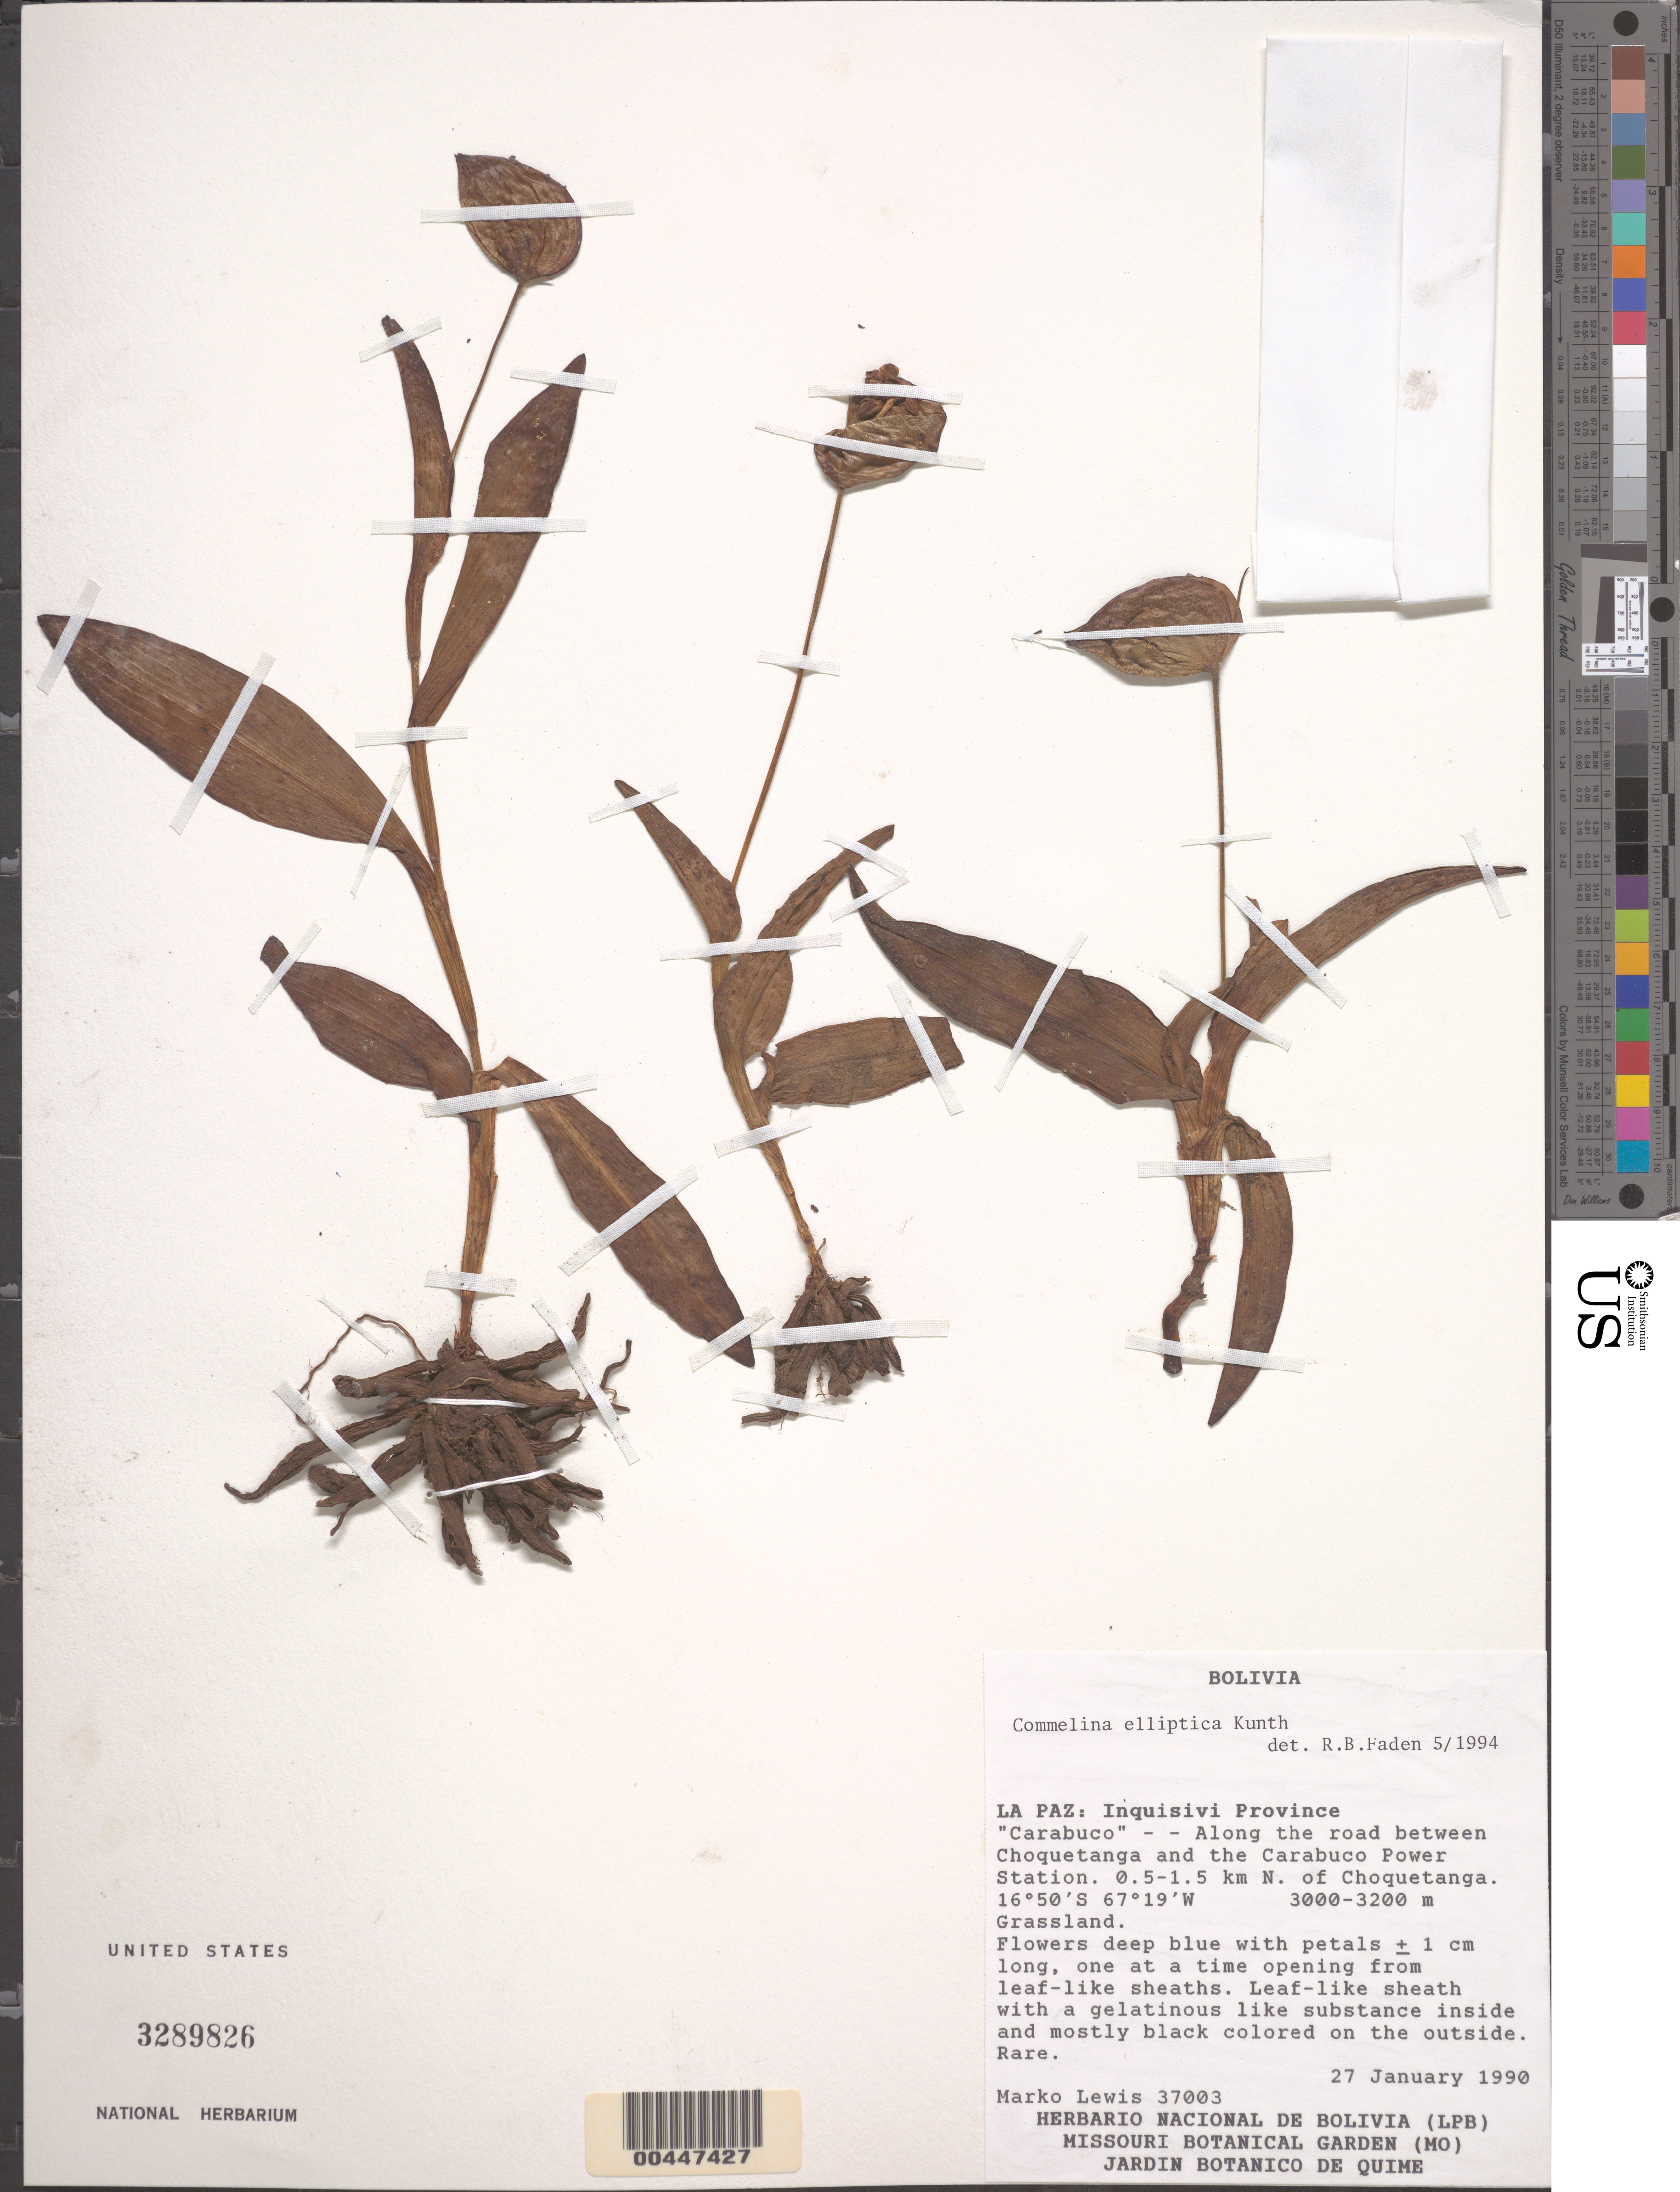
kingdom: Plantae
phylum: Tracheophyta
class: Liliopsida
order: Commelinales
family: Commelinaceae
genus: Commelina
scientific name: Commelina elliptica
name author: Kunth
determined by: Faden, Robert B., (US), Smithsonian Institution - National Museum of Natural History (UNITED STATES)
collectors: M. E. Lewis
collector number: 37003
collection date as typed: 27 Jan 1990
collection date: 1990-01-27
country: Bolivia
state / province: La Paz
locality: Inquisivi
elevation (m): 3000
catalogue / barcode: US 3289826